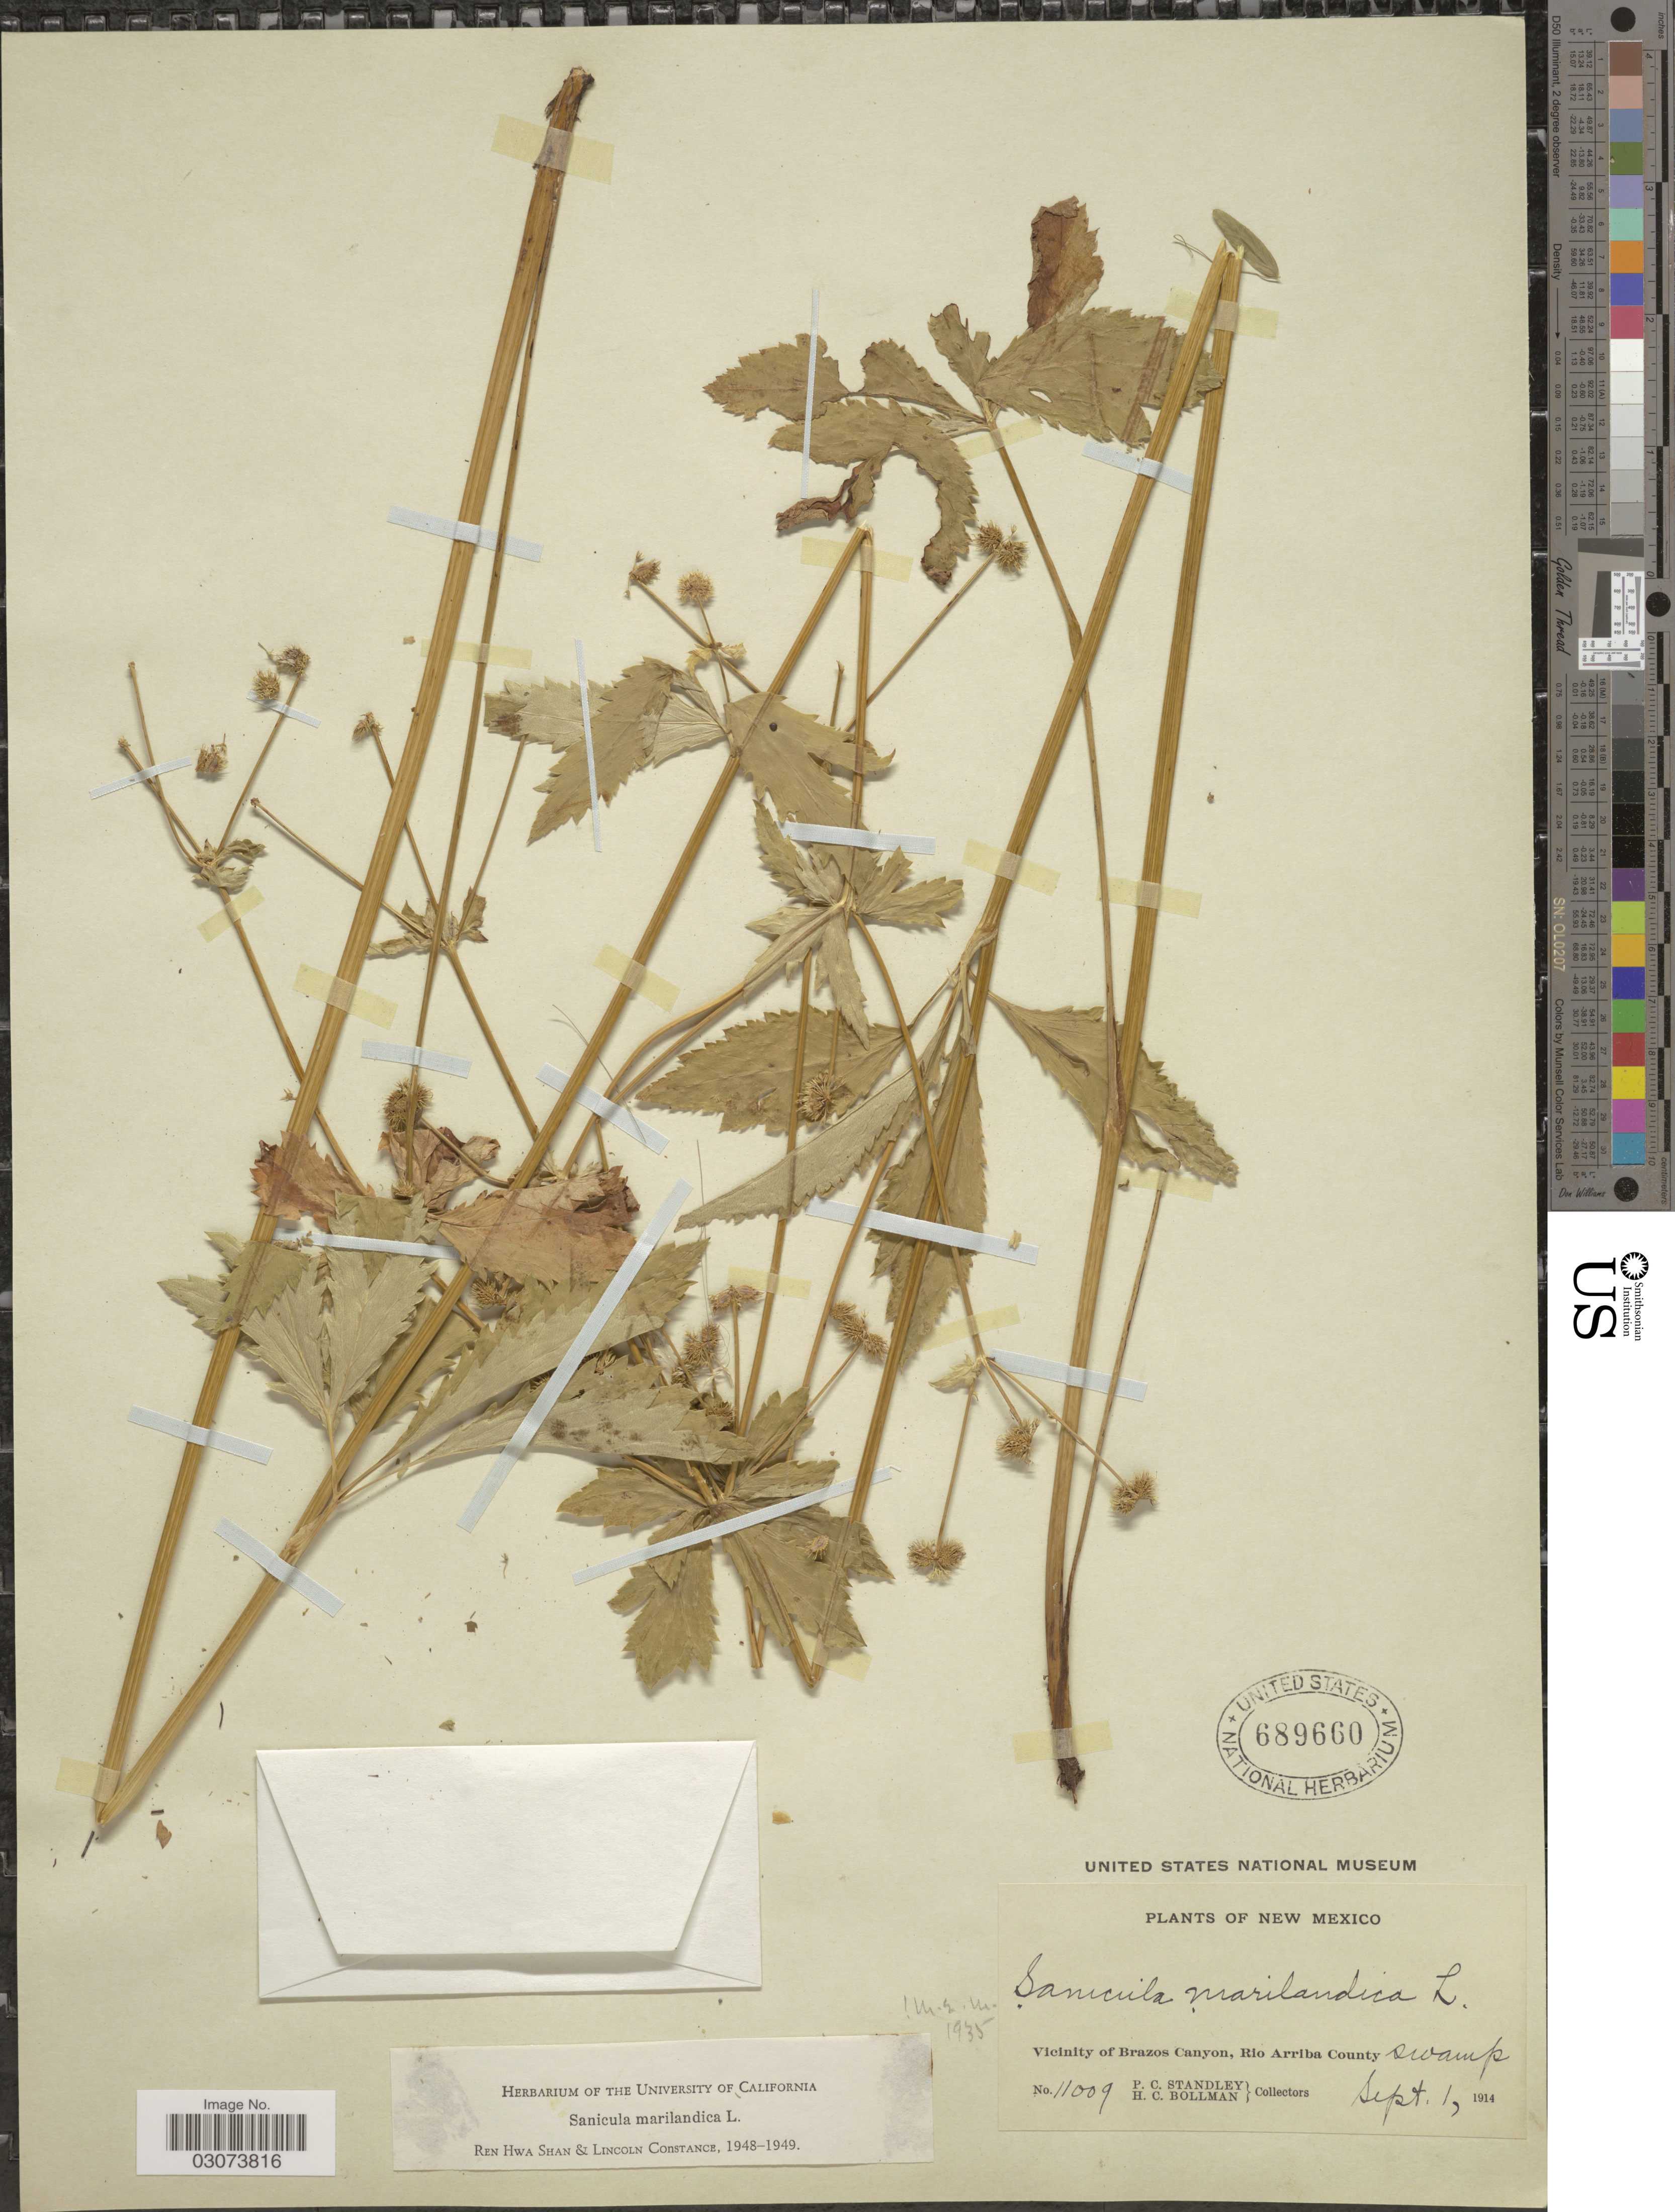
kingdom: Plantae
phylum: Tracheophyta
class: Magnoliopsida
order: Apiales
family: Apiaceae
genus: Sanicula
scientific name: Sanicula marilandica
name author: L.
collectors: P. C. Standley & H. C. Bollman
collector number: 11009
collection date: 1914-09-01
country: United States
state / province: New Mexico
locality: Vicinity of Brazos Canyon, Rio Arriba County.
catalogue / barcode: US 689660